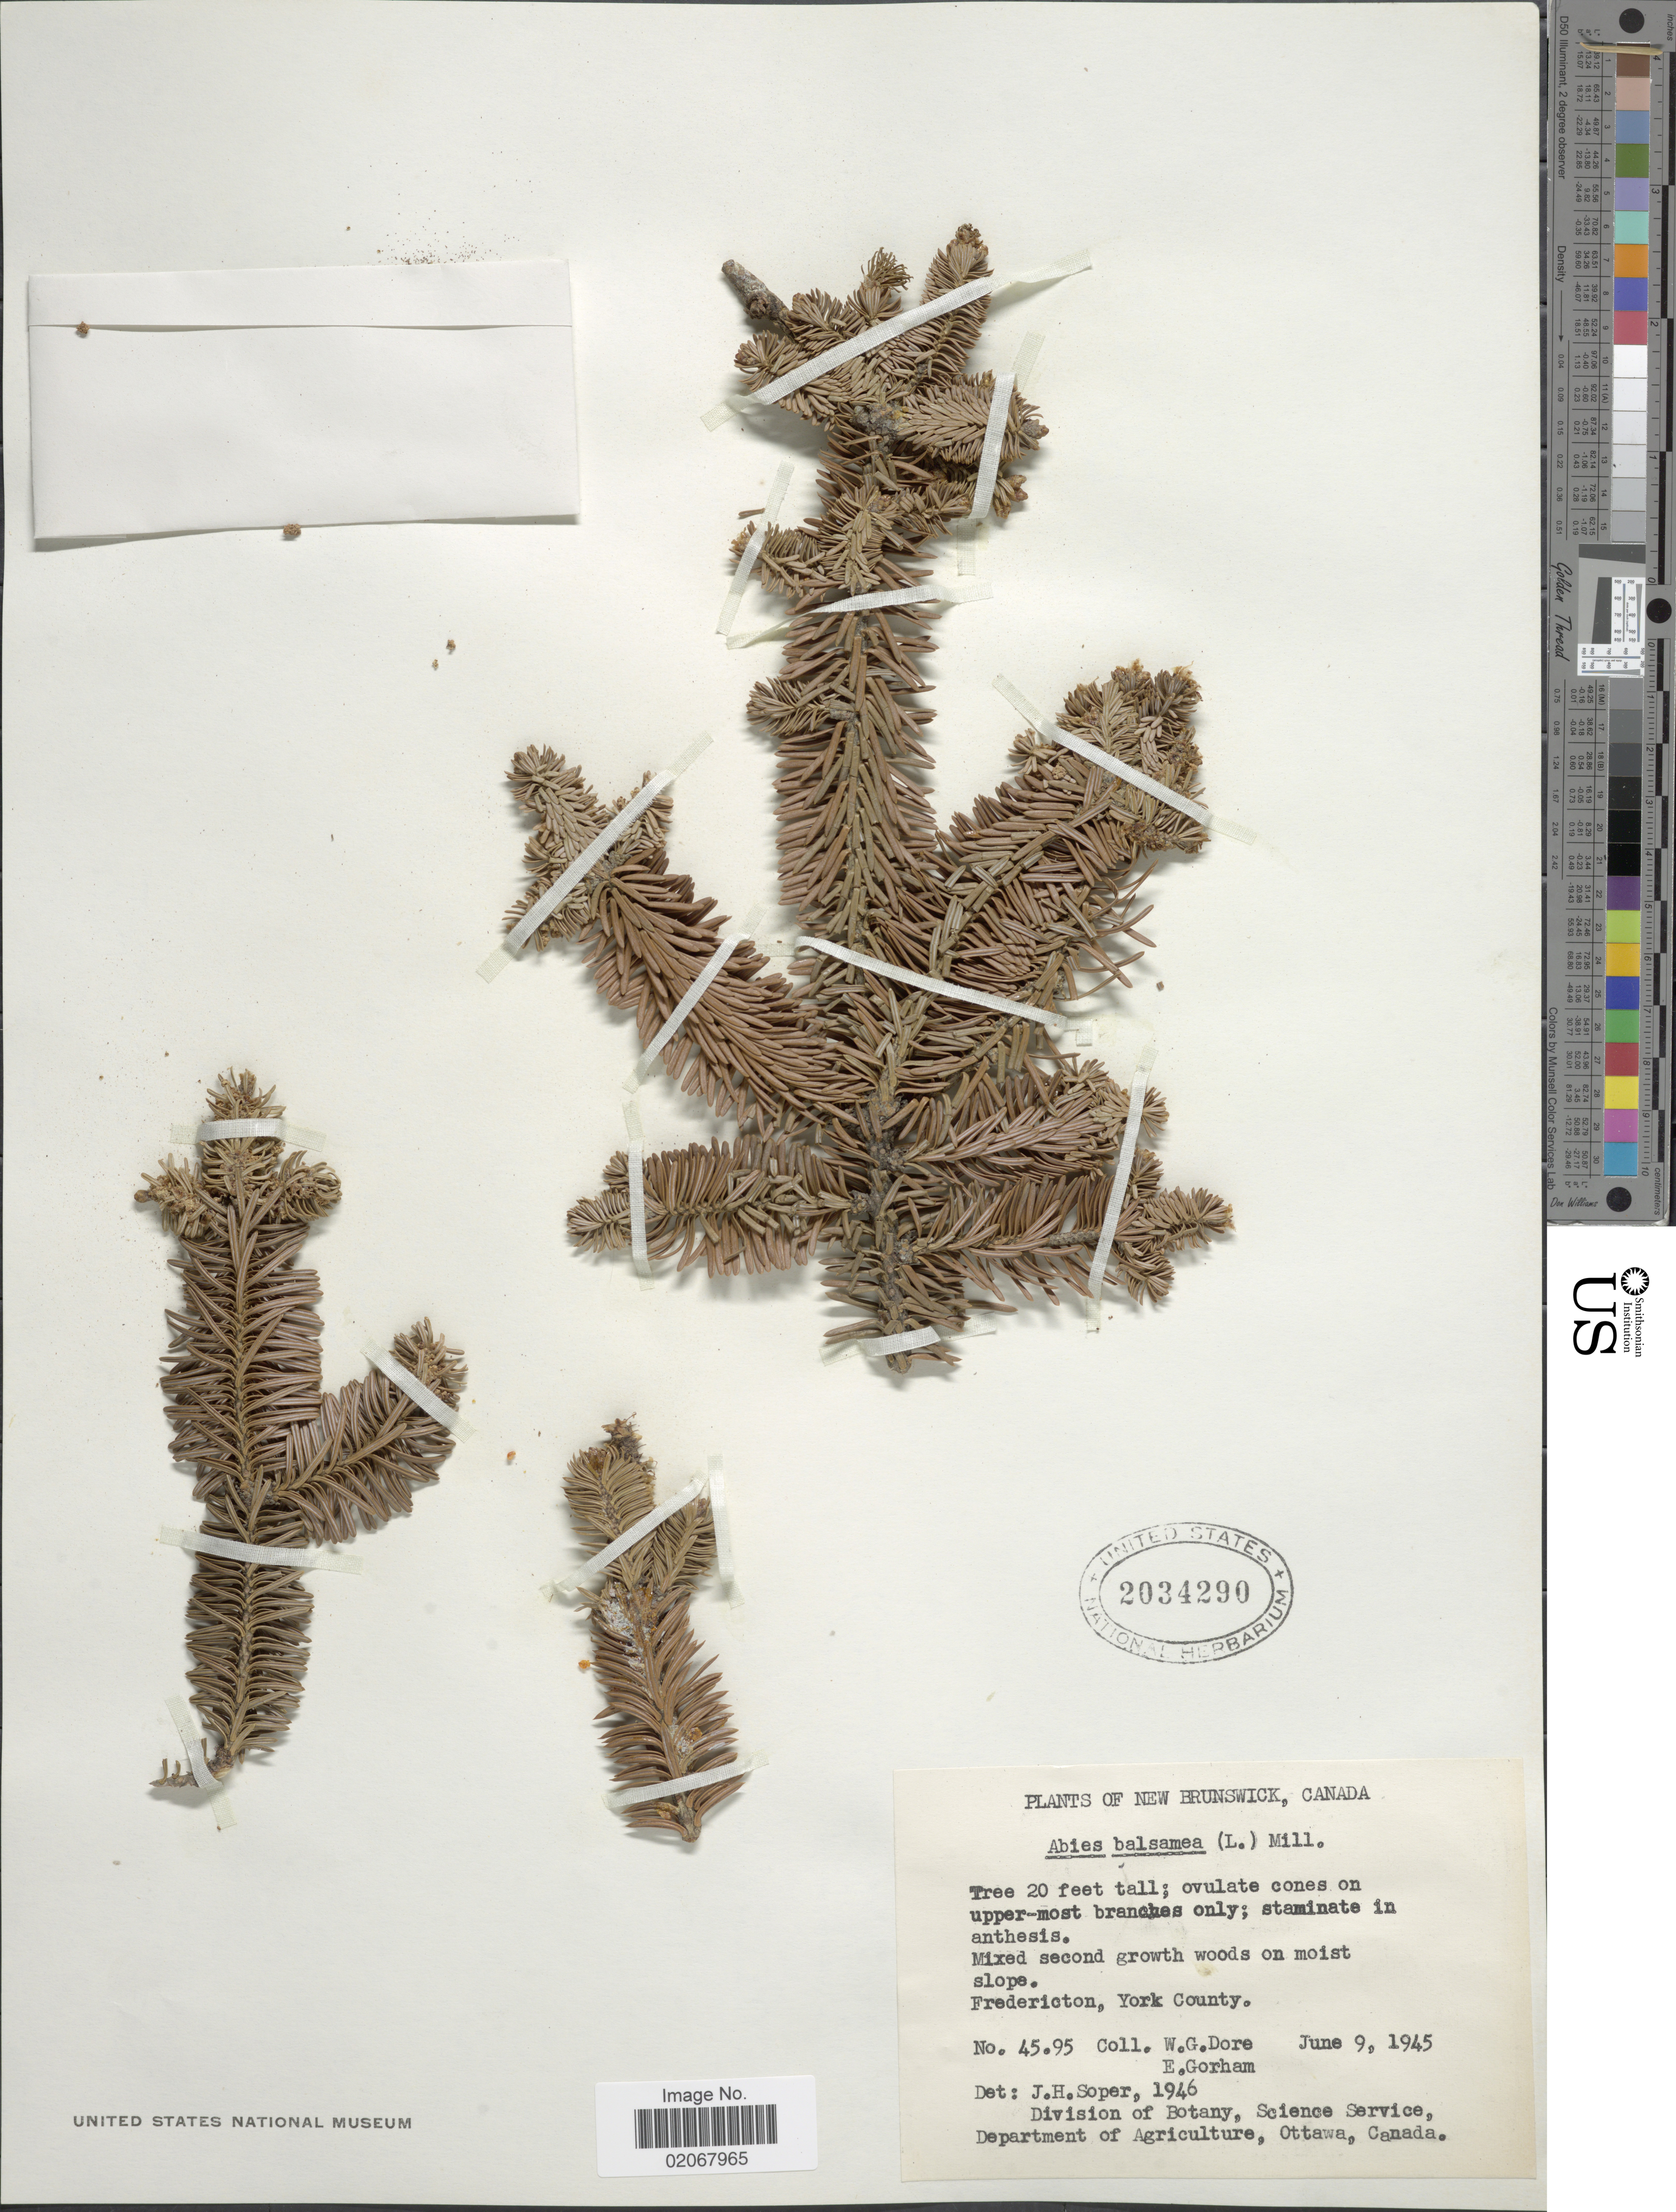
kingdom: Plantae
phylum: Tracheophyta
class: Pinopsida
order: Pinales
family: Pinaceae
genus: Abies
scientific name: Abies balsamea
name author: (L.) Mill.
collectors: W. Dore & E. Gorham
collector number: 45.95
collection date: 1945-06-09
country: Canada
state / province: New Brunswick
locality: Fredericton, York County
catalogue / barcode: US 2034290